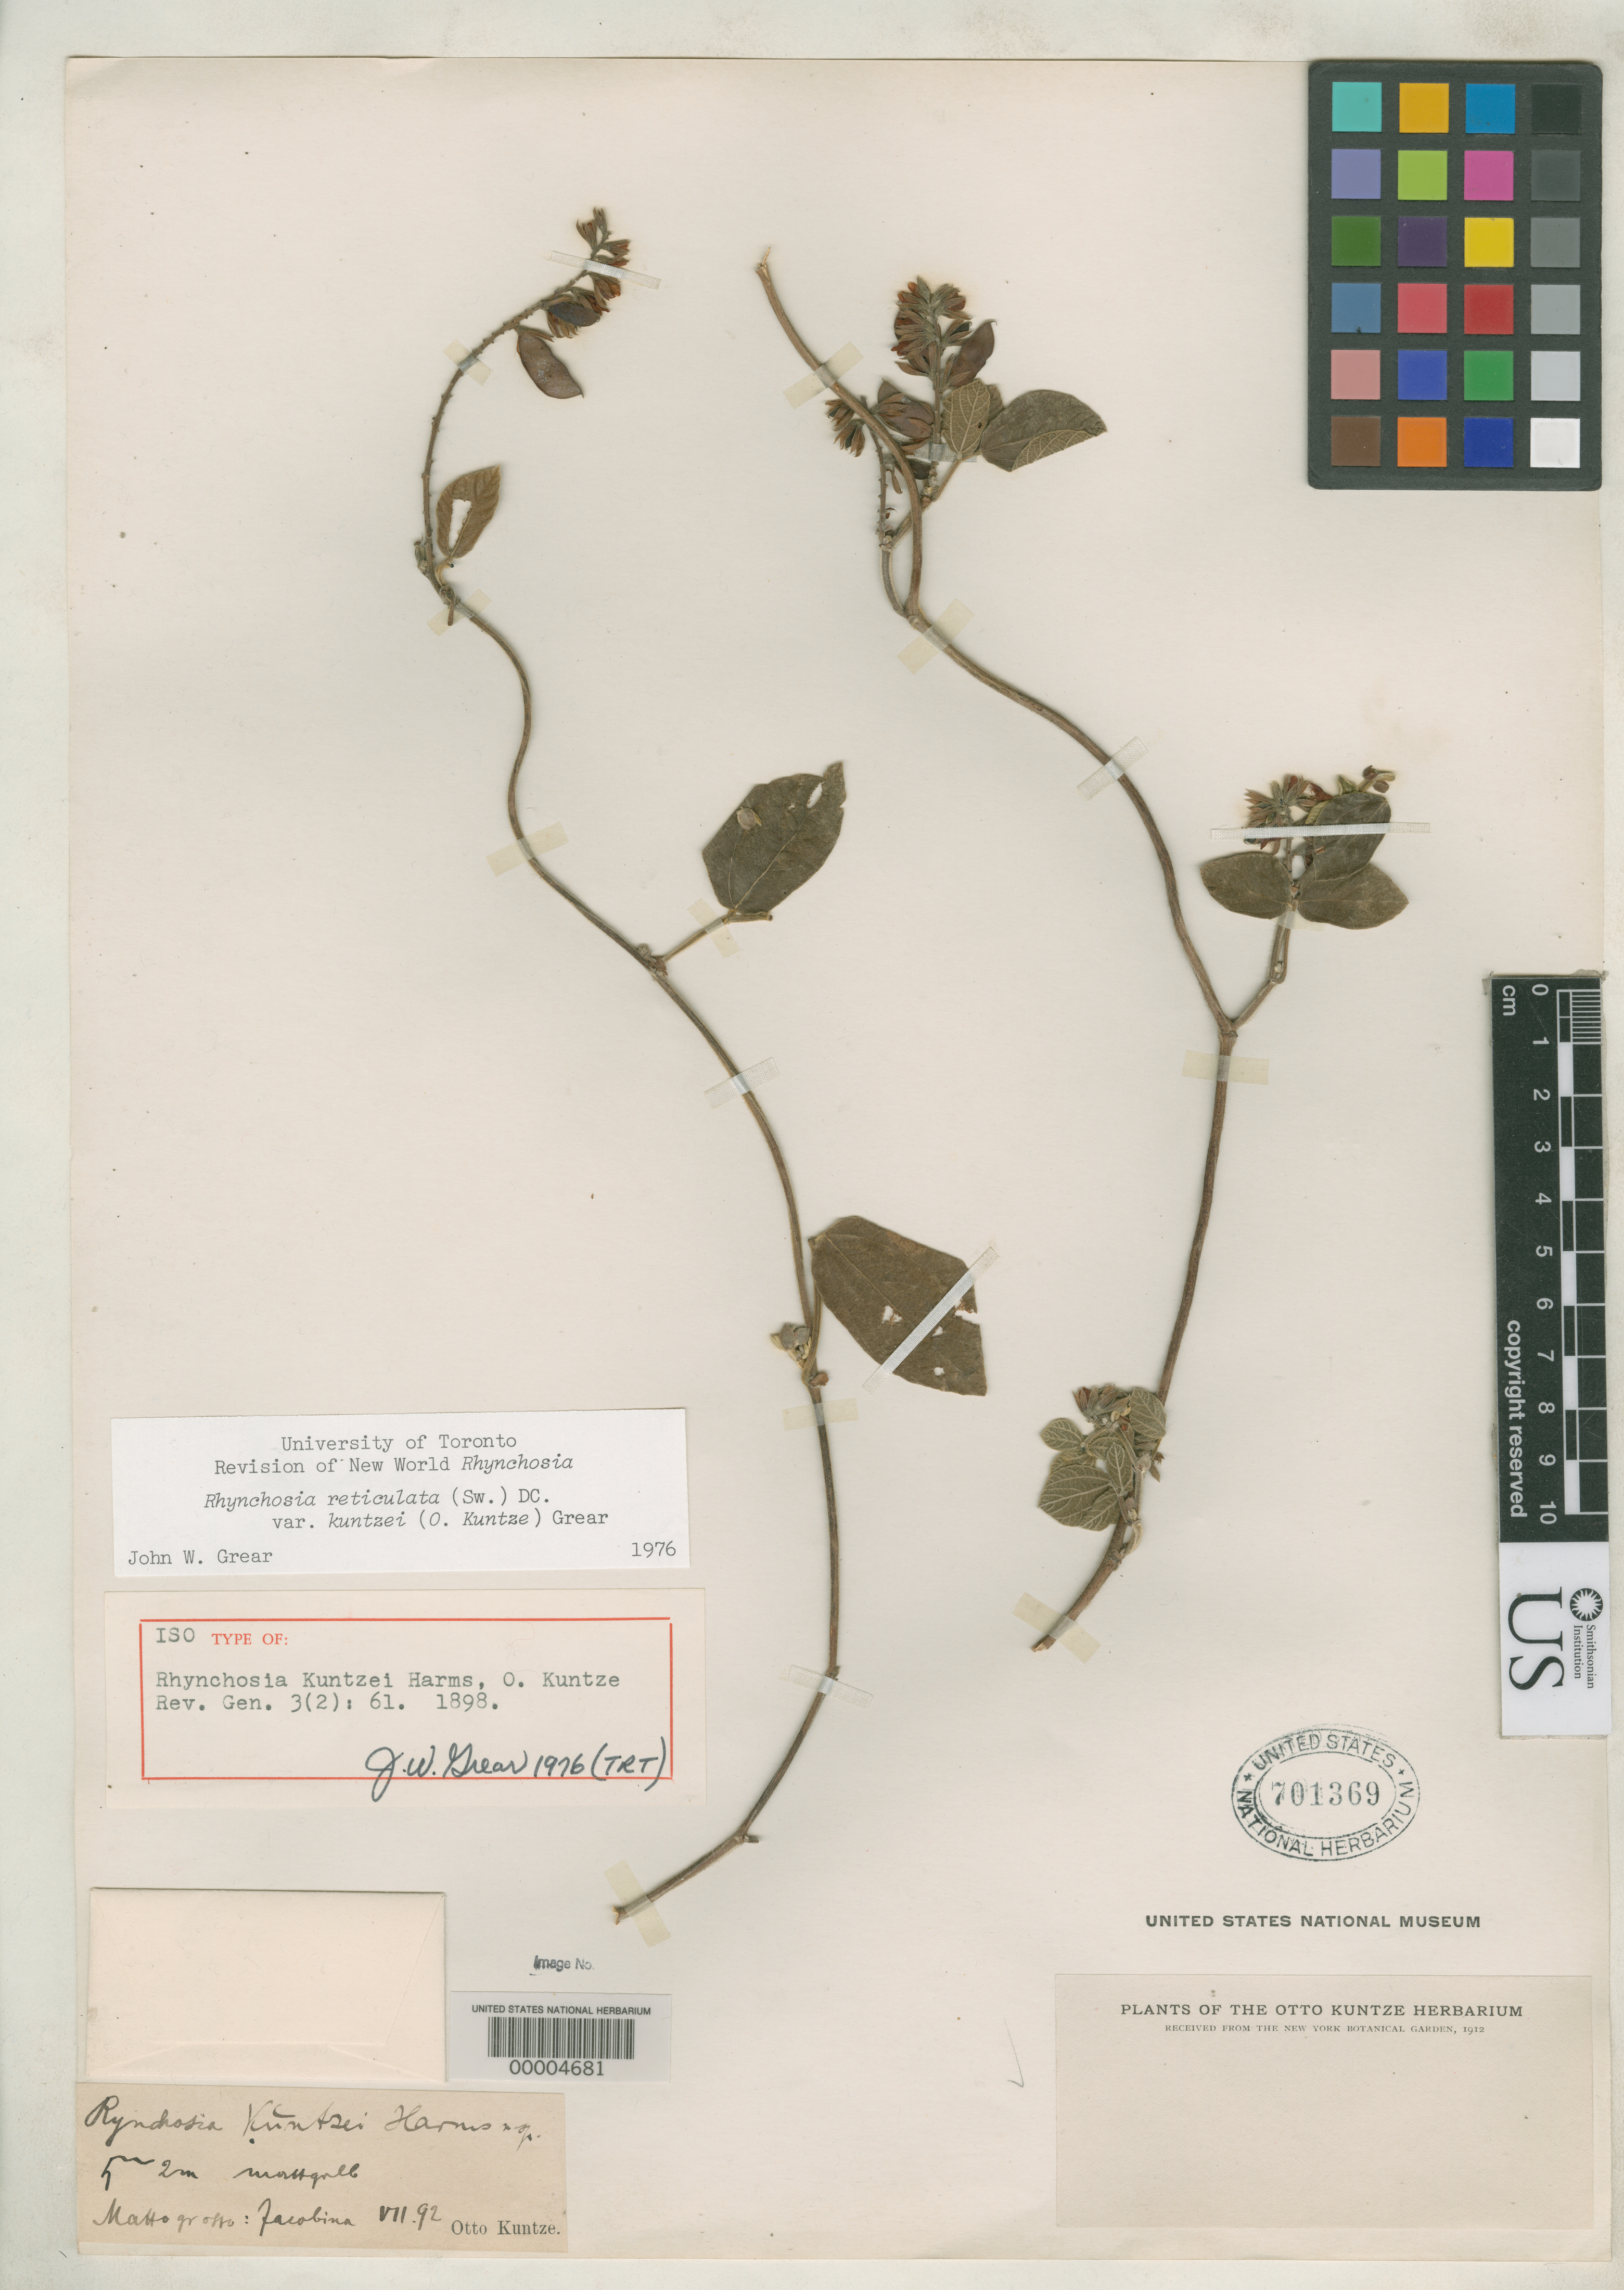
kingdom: Plantae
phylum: Tracheophyta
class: Magnoliopsida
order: Fabales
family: Fabaceae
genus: Dolicholus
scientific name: Dolicholus kuntzei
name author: Kuntze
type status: Isotype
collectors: C.E.O. Kuntze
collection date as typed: Jul 1892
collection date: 1892-07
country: Brazil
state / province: Mato Grosso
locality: Jacobina.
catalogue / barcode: US 701369